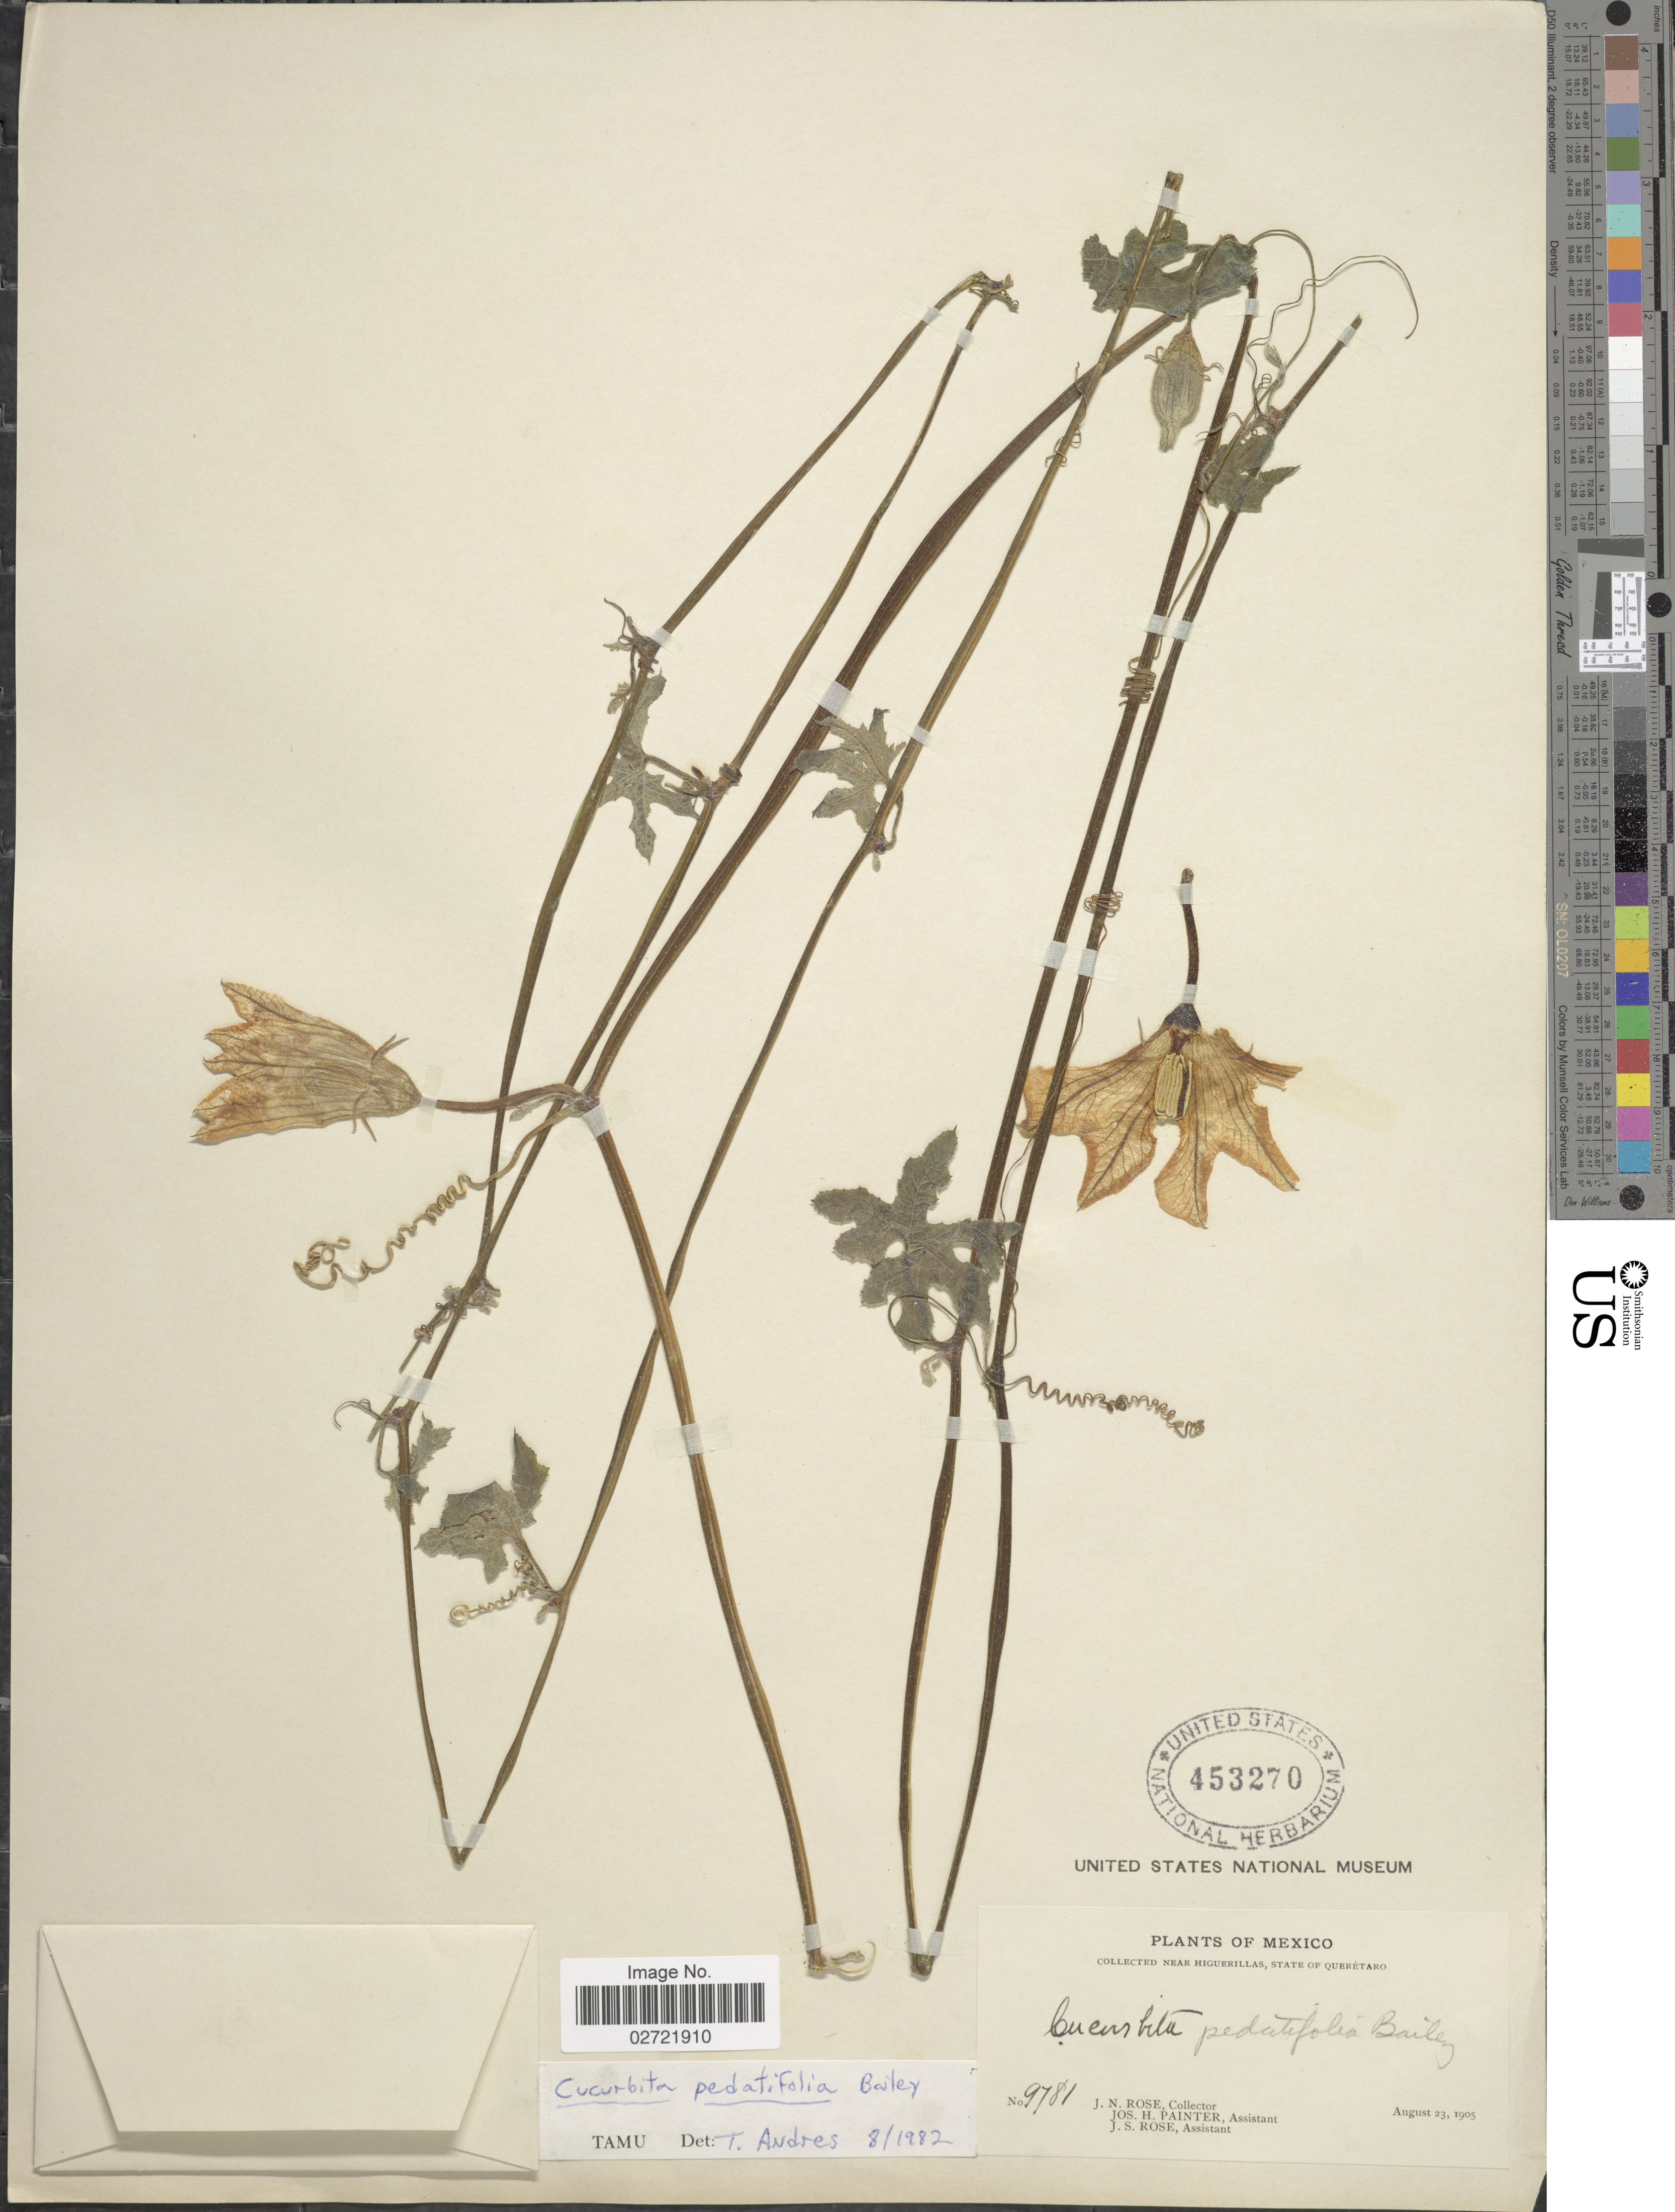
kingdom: Plantae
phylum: Tracheophyta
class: Magnoliopsida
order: Cucurbitales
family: Cucurbitaceae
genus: Cucurbita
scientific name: Cucurbita pedatifolia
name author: L.H. Bailey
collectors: J. N. Rose, J. H. Painter & J. N. Rose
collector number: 9781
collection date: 1905-08-23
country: Mexico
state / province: Querétaro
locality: Near Higuerillas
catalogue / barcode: US 453270